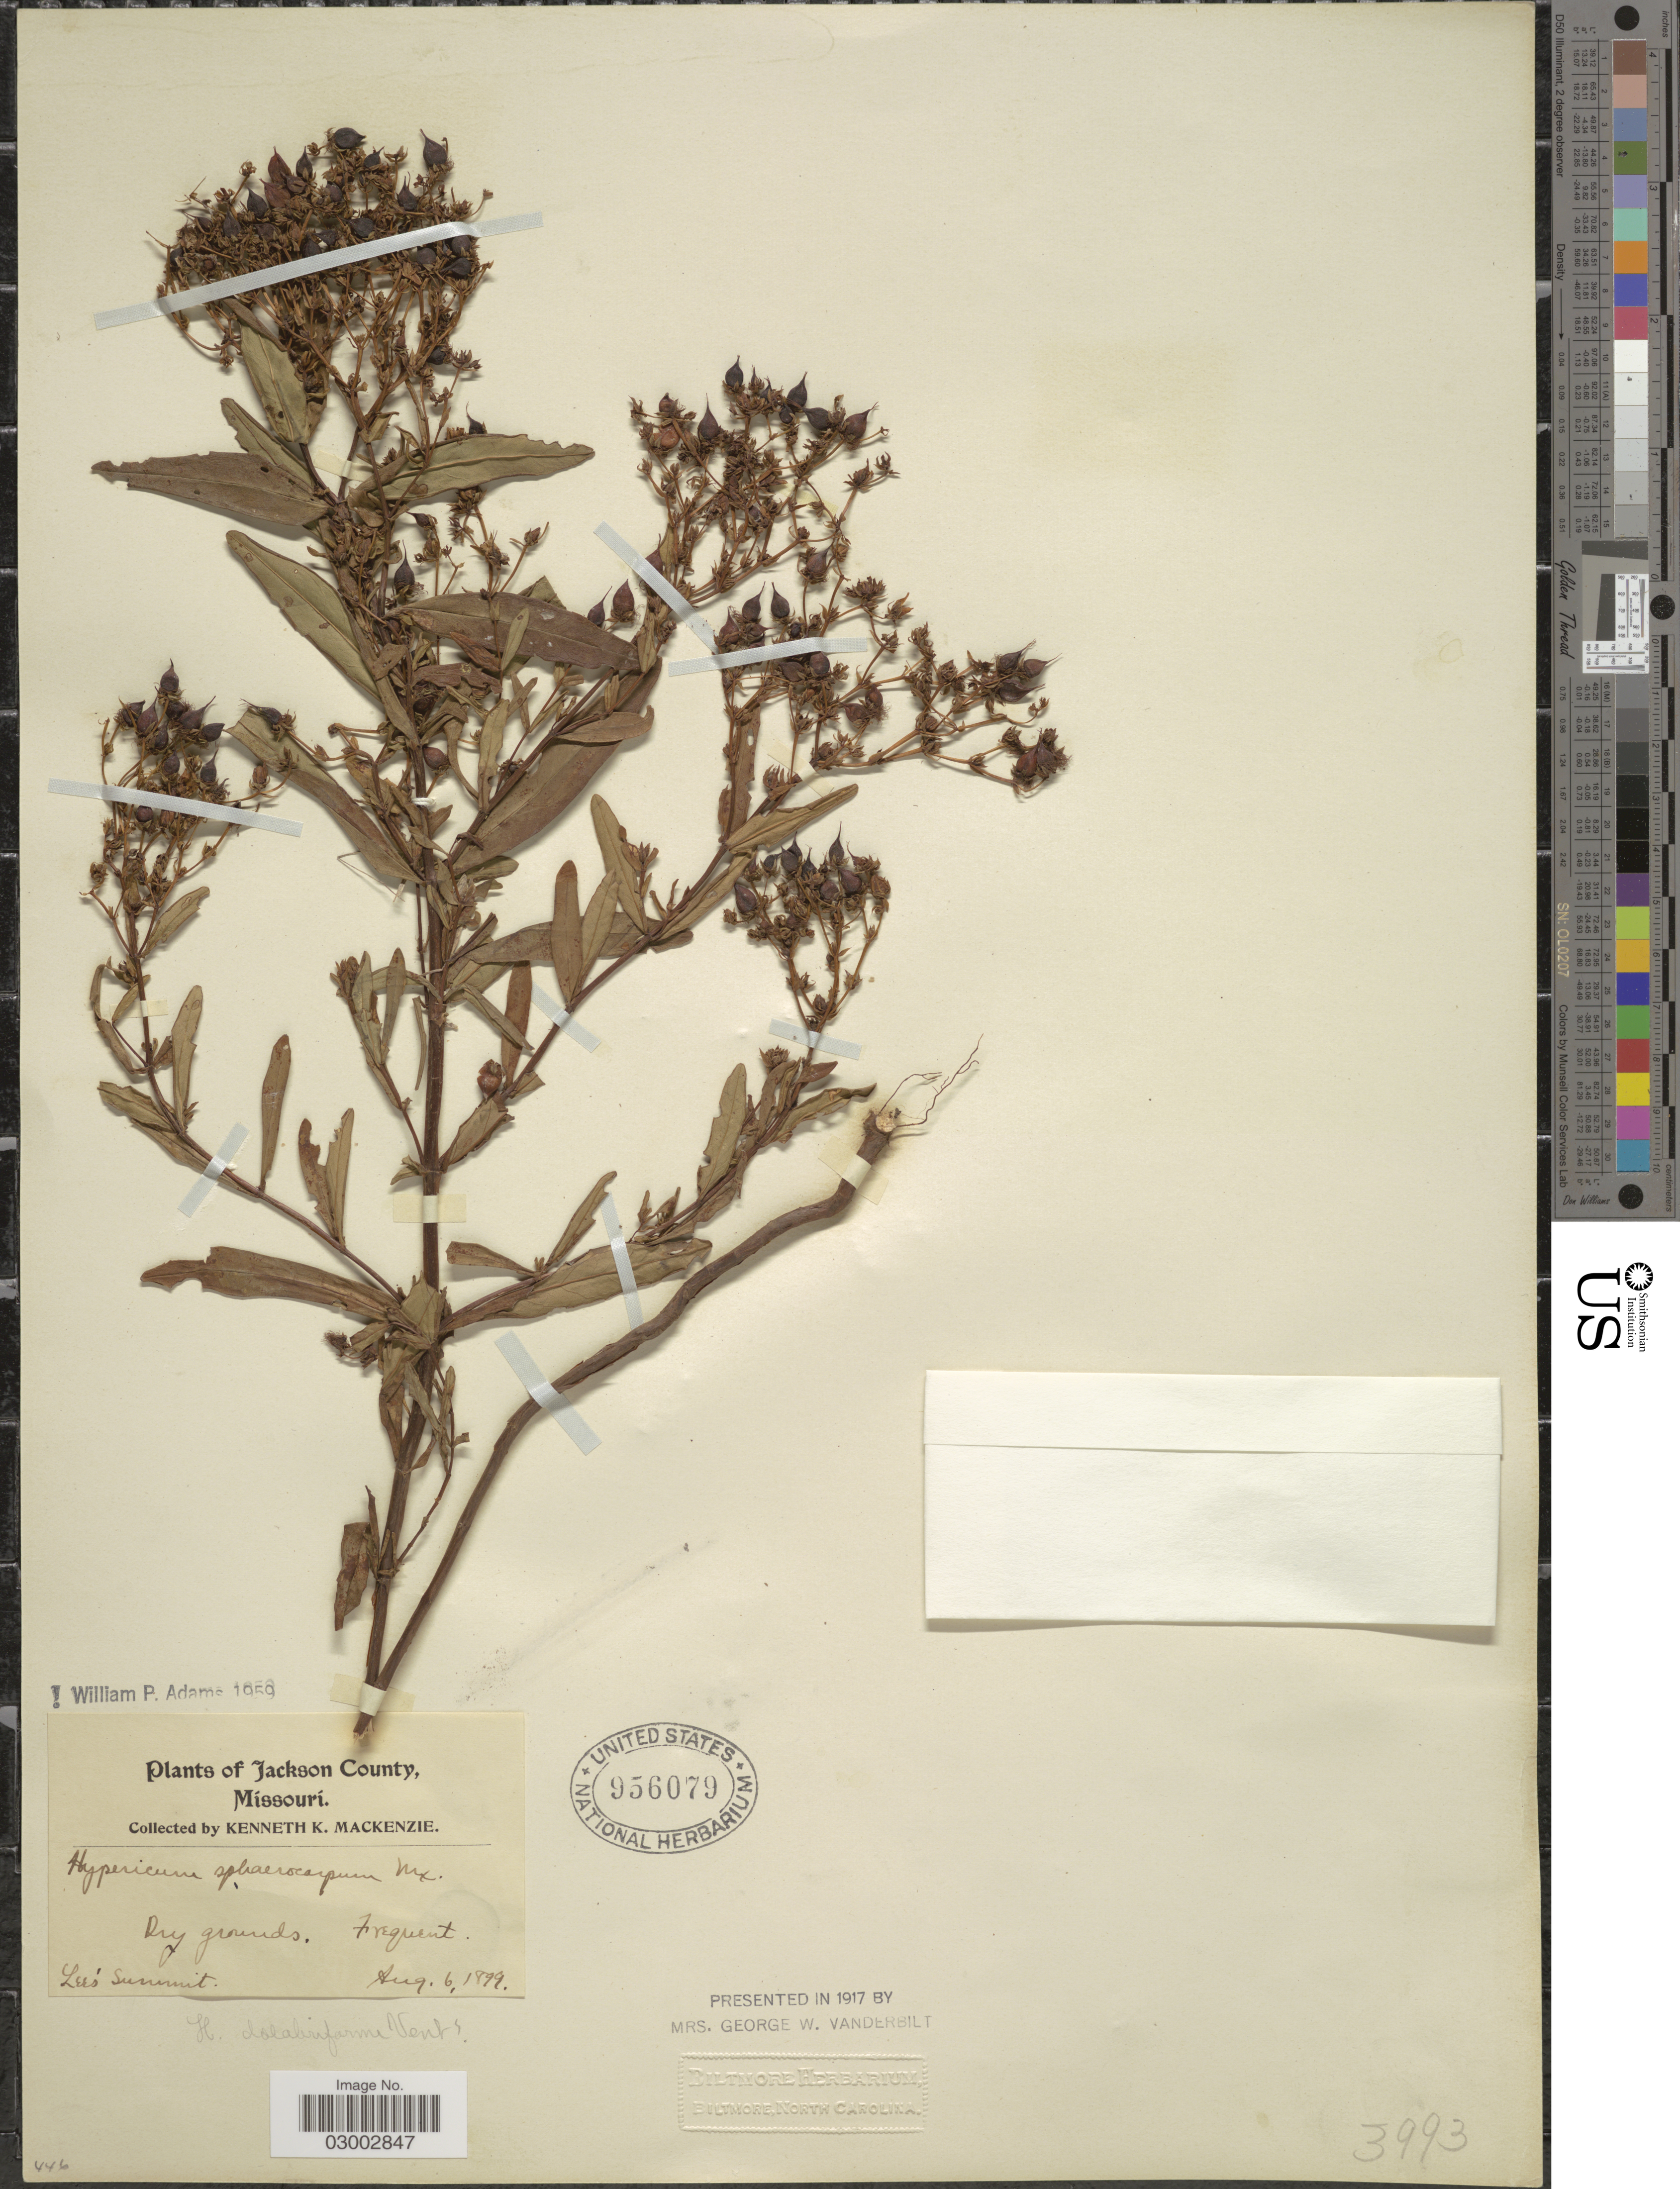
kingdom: Plantae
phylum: Tracheophyta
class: Magnoliopsida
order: Malpighiales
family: Hypericaceae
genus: Hypericum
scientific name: Hypericum sphaerocarpum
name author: Michx.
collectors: K. K. Mackenzie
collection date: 1899-08-06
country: United States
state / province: Missouri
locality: Jackson County. Dry grounds. Lee's Summit.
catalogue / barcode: US 956079